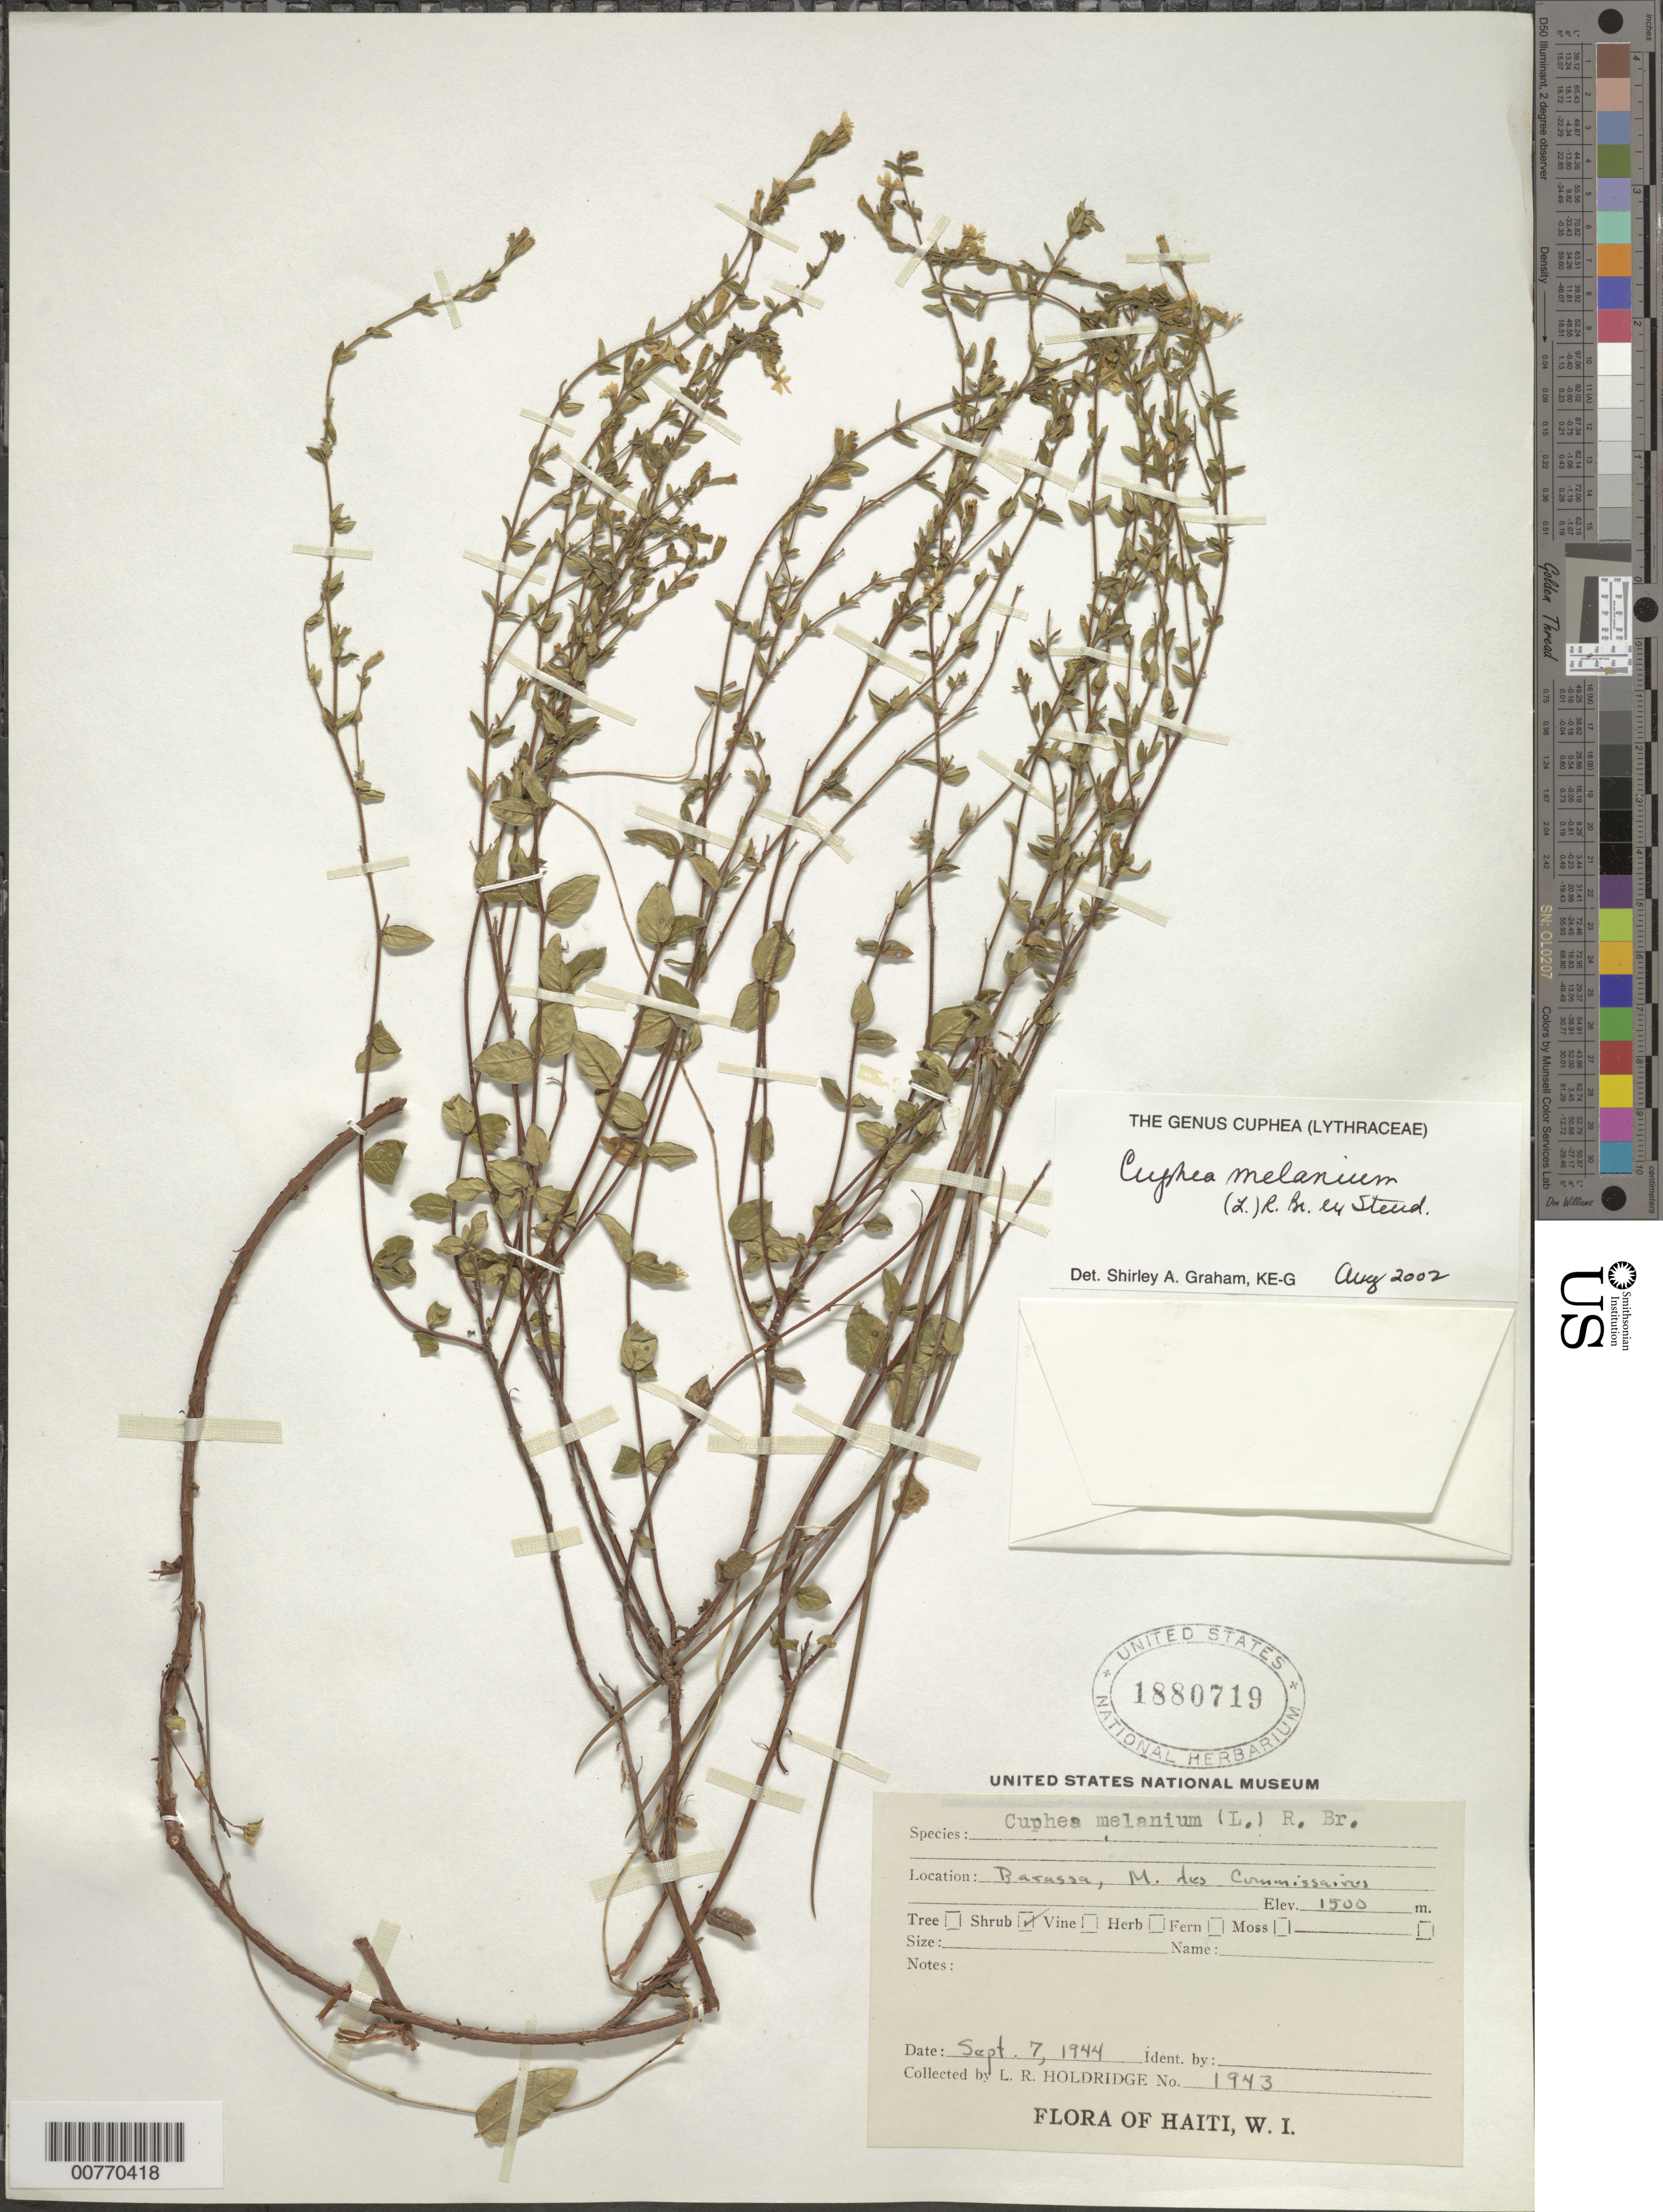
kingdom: Plantae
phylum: Tracheophyta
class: Magnoliopsida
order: Myrtales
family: Lythraceae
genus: Cuphea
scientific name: Cuphea melanium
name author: (L.) Cramer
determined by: Graham, Shirley Ann Tousch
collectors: L. Holdridge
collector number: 1943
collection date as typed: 07 Sep 1944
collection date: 1944-09-07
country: Haiti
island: Hispaniola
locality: Barassa, Mornes des Commissaires.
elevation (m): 1500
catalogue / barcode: US 1880719